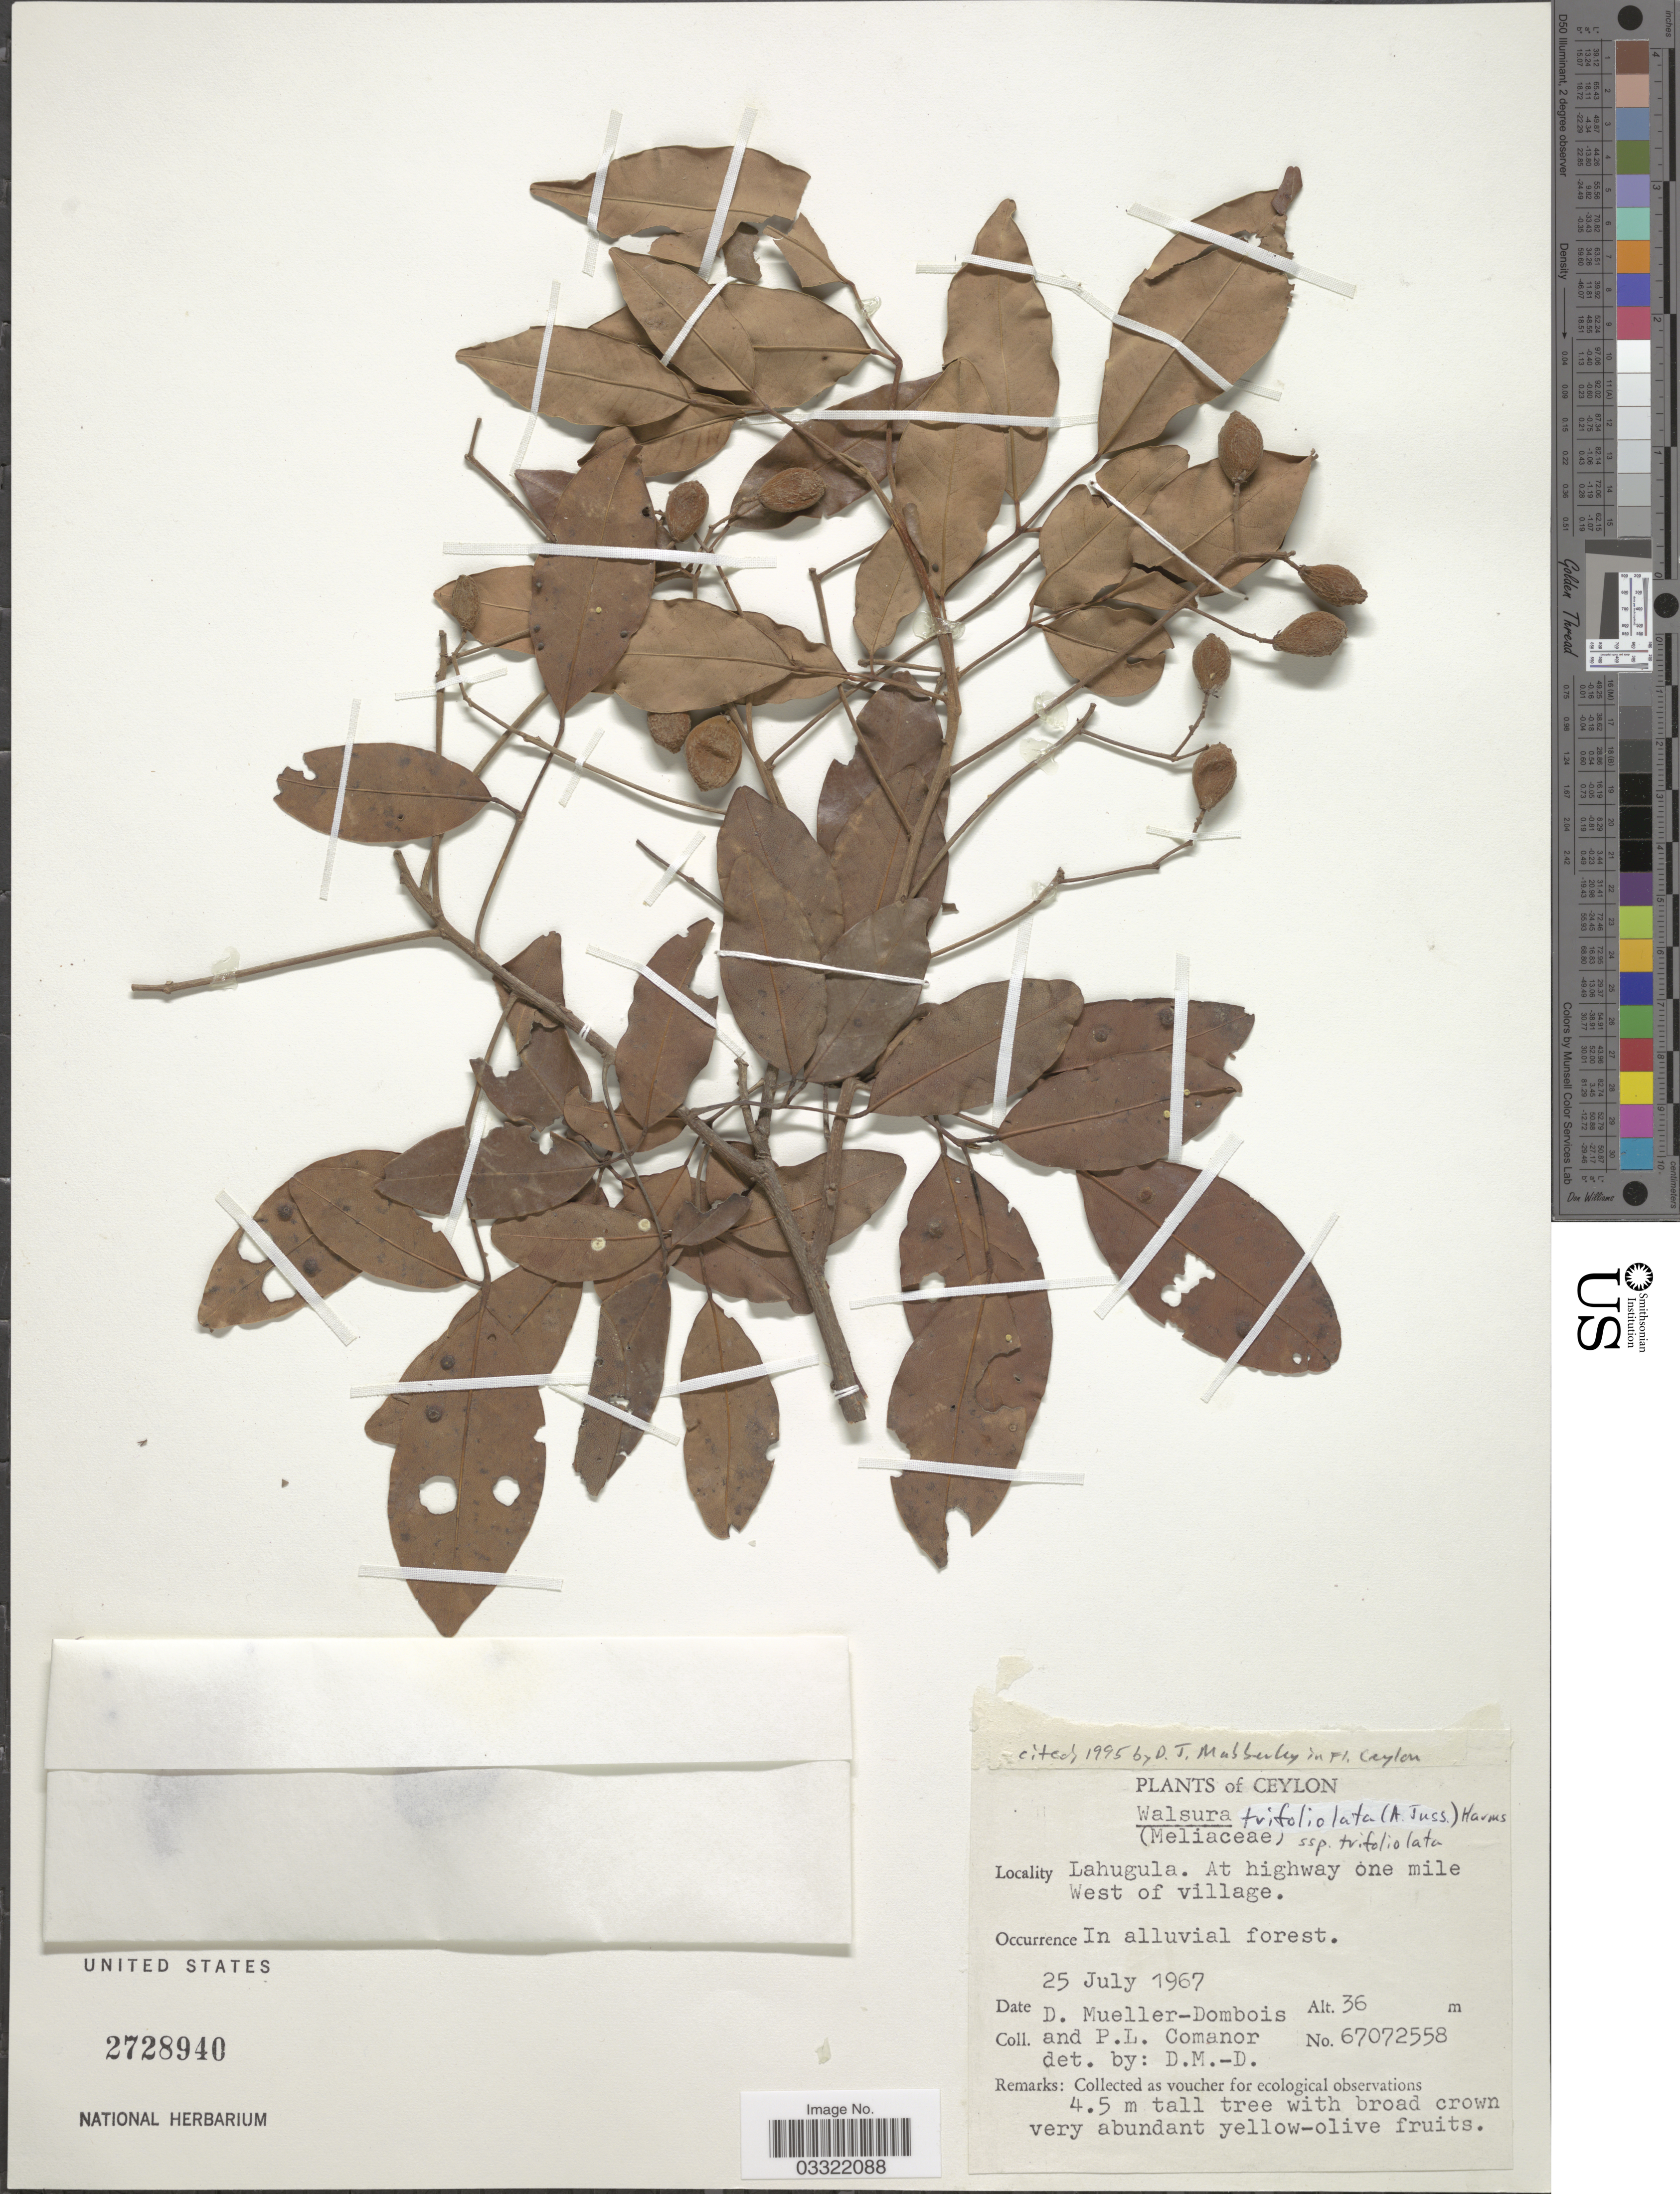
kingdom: Plantae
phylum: Tracheophyta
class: Magnoliopsida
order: Sapindales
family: Meliaceae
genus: Walsura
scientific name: Walsura trifoliolata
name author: (A. Juss.) Harms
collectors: D. Mueller-Dombois & P. Comanor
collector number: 67072558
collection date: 1967-07-25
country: Sri Lanka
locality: Ceylon, Lahugala. At highway one mile West of village.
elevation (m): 36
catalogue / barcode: US 2728940